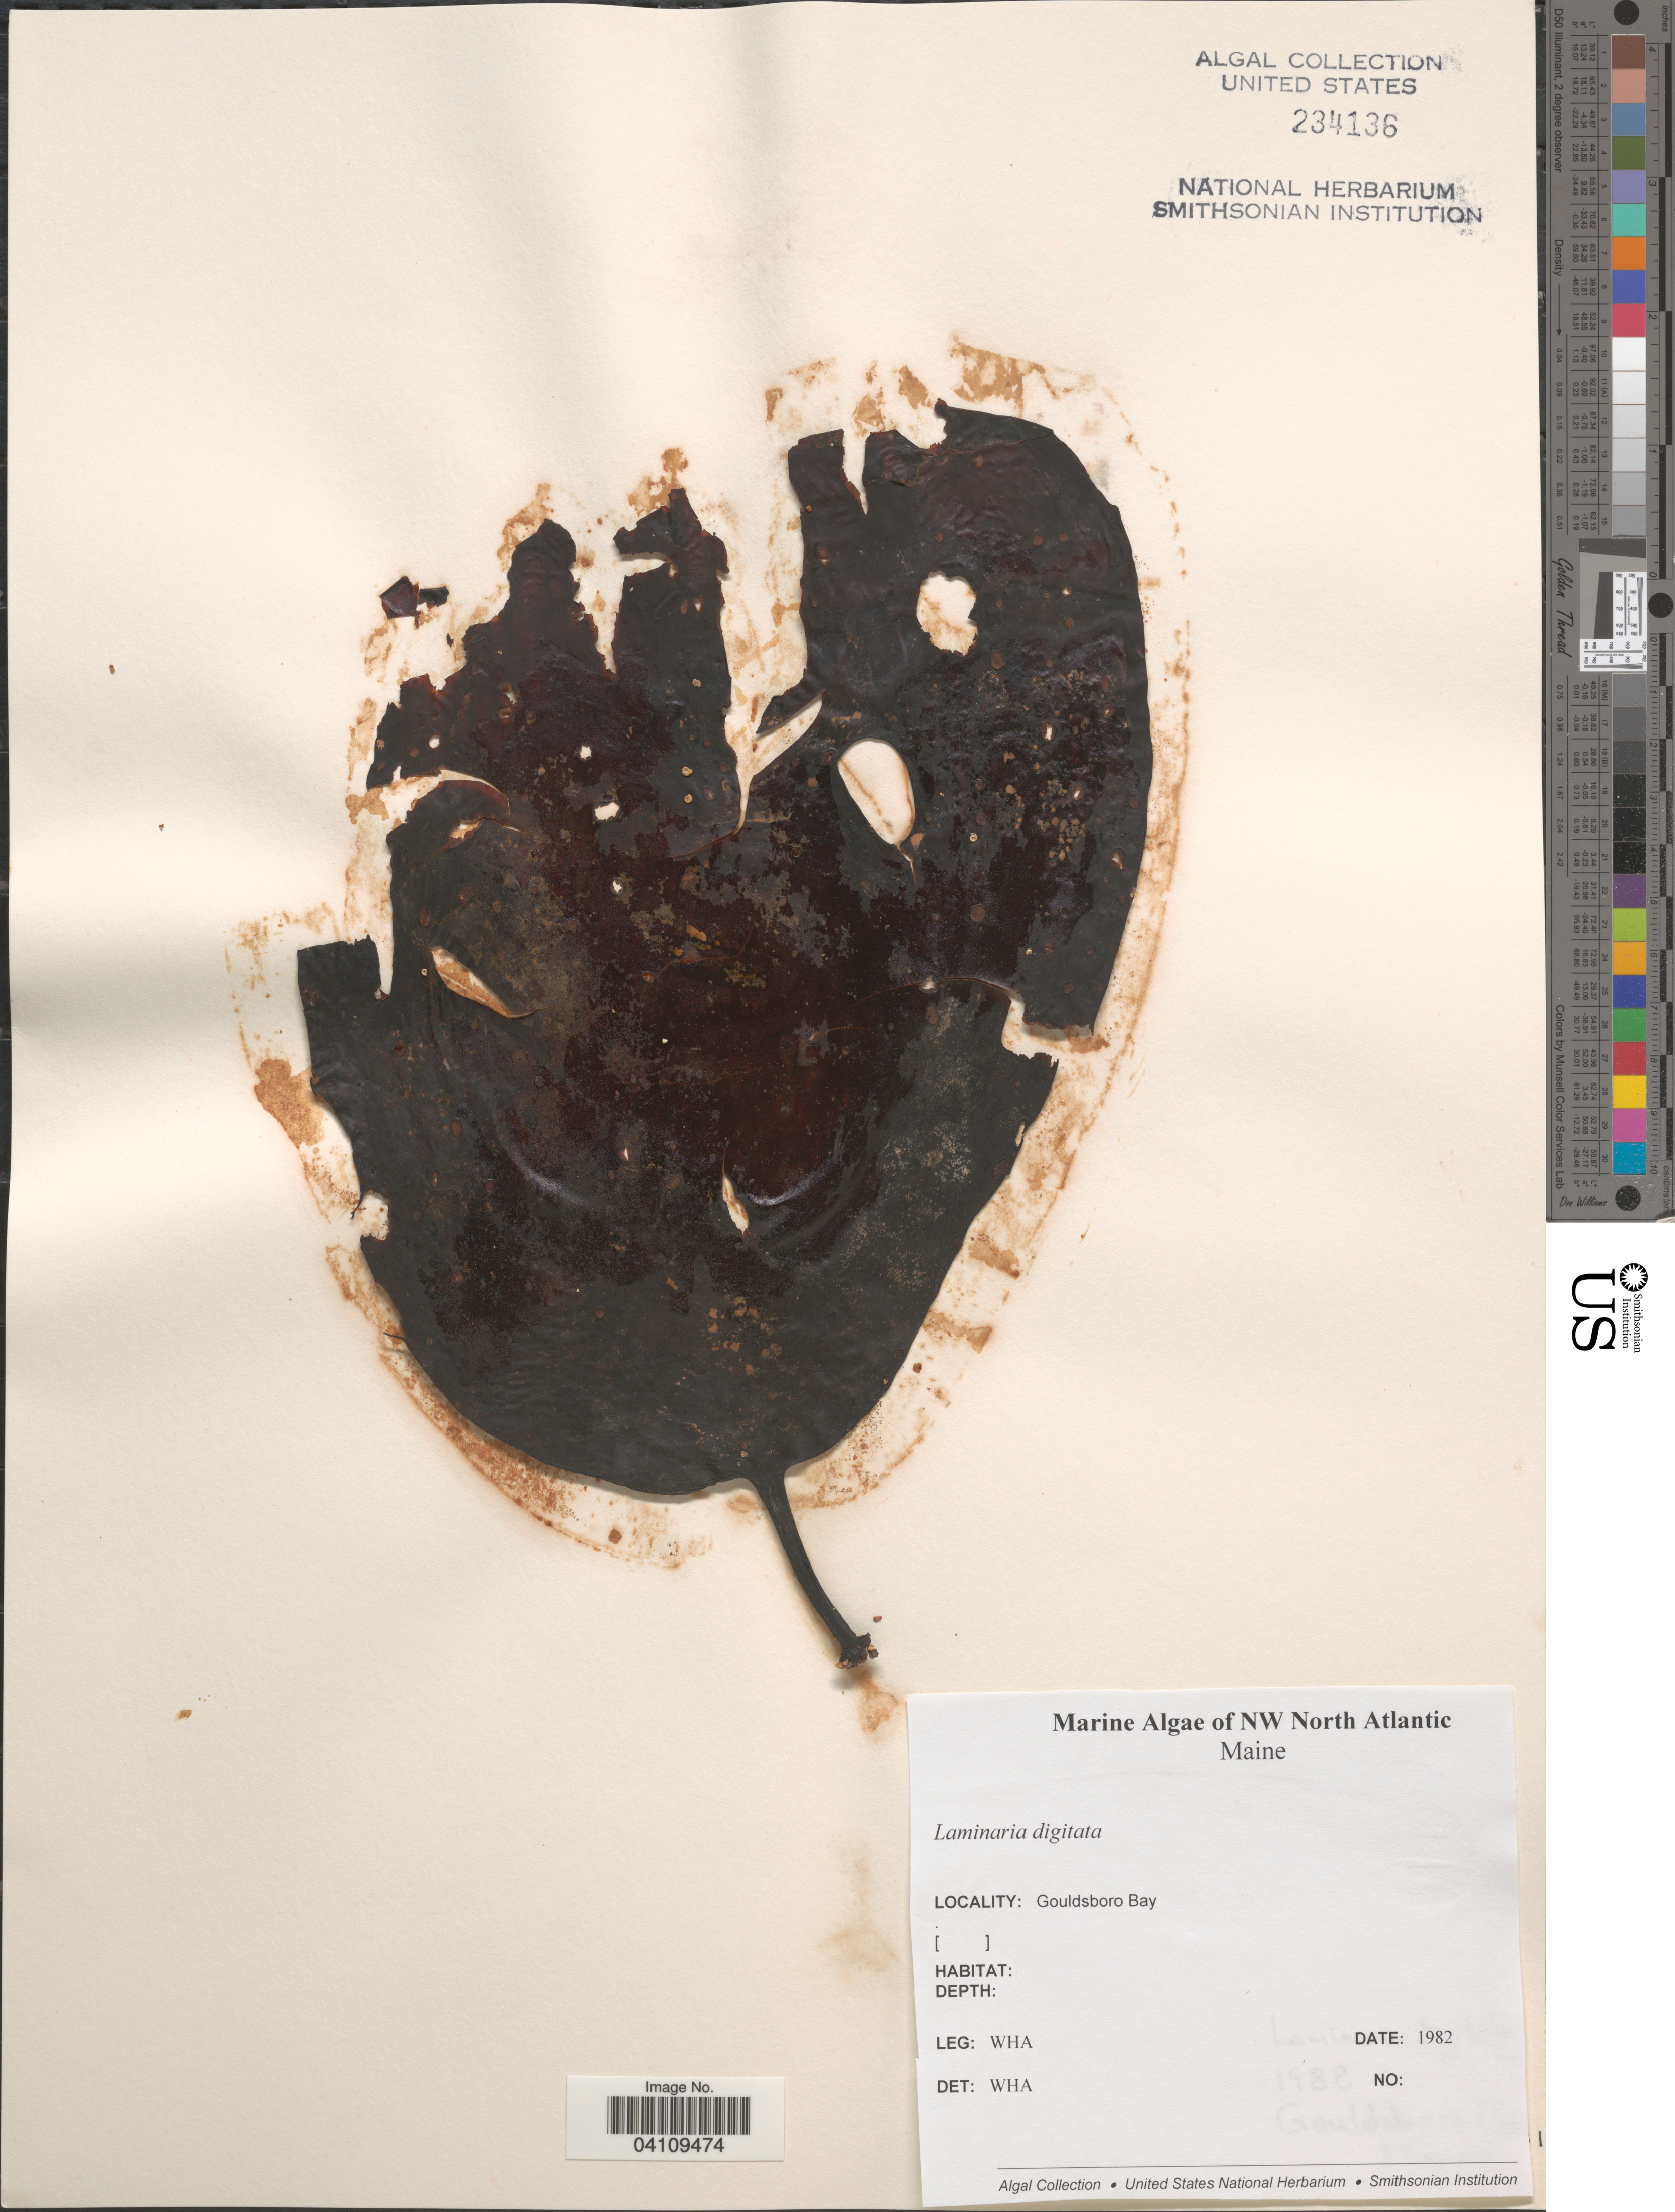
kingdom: Chromista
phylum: Ochrophyta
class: Phaeophyceae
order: Laminariales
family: Laminariaceae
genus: Laminaria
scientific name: Laminaria digitata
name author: (Hudson) J.V.Lamouroux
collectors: W. H. Adey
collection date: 1982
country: United States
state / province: Maine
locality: NW North Atlantic. Gouldsboro Bay.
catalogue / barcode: US 234136